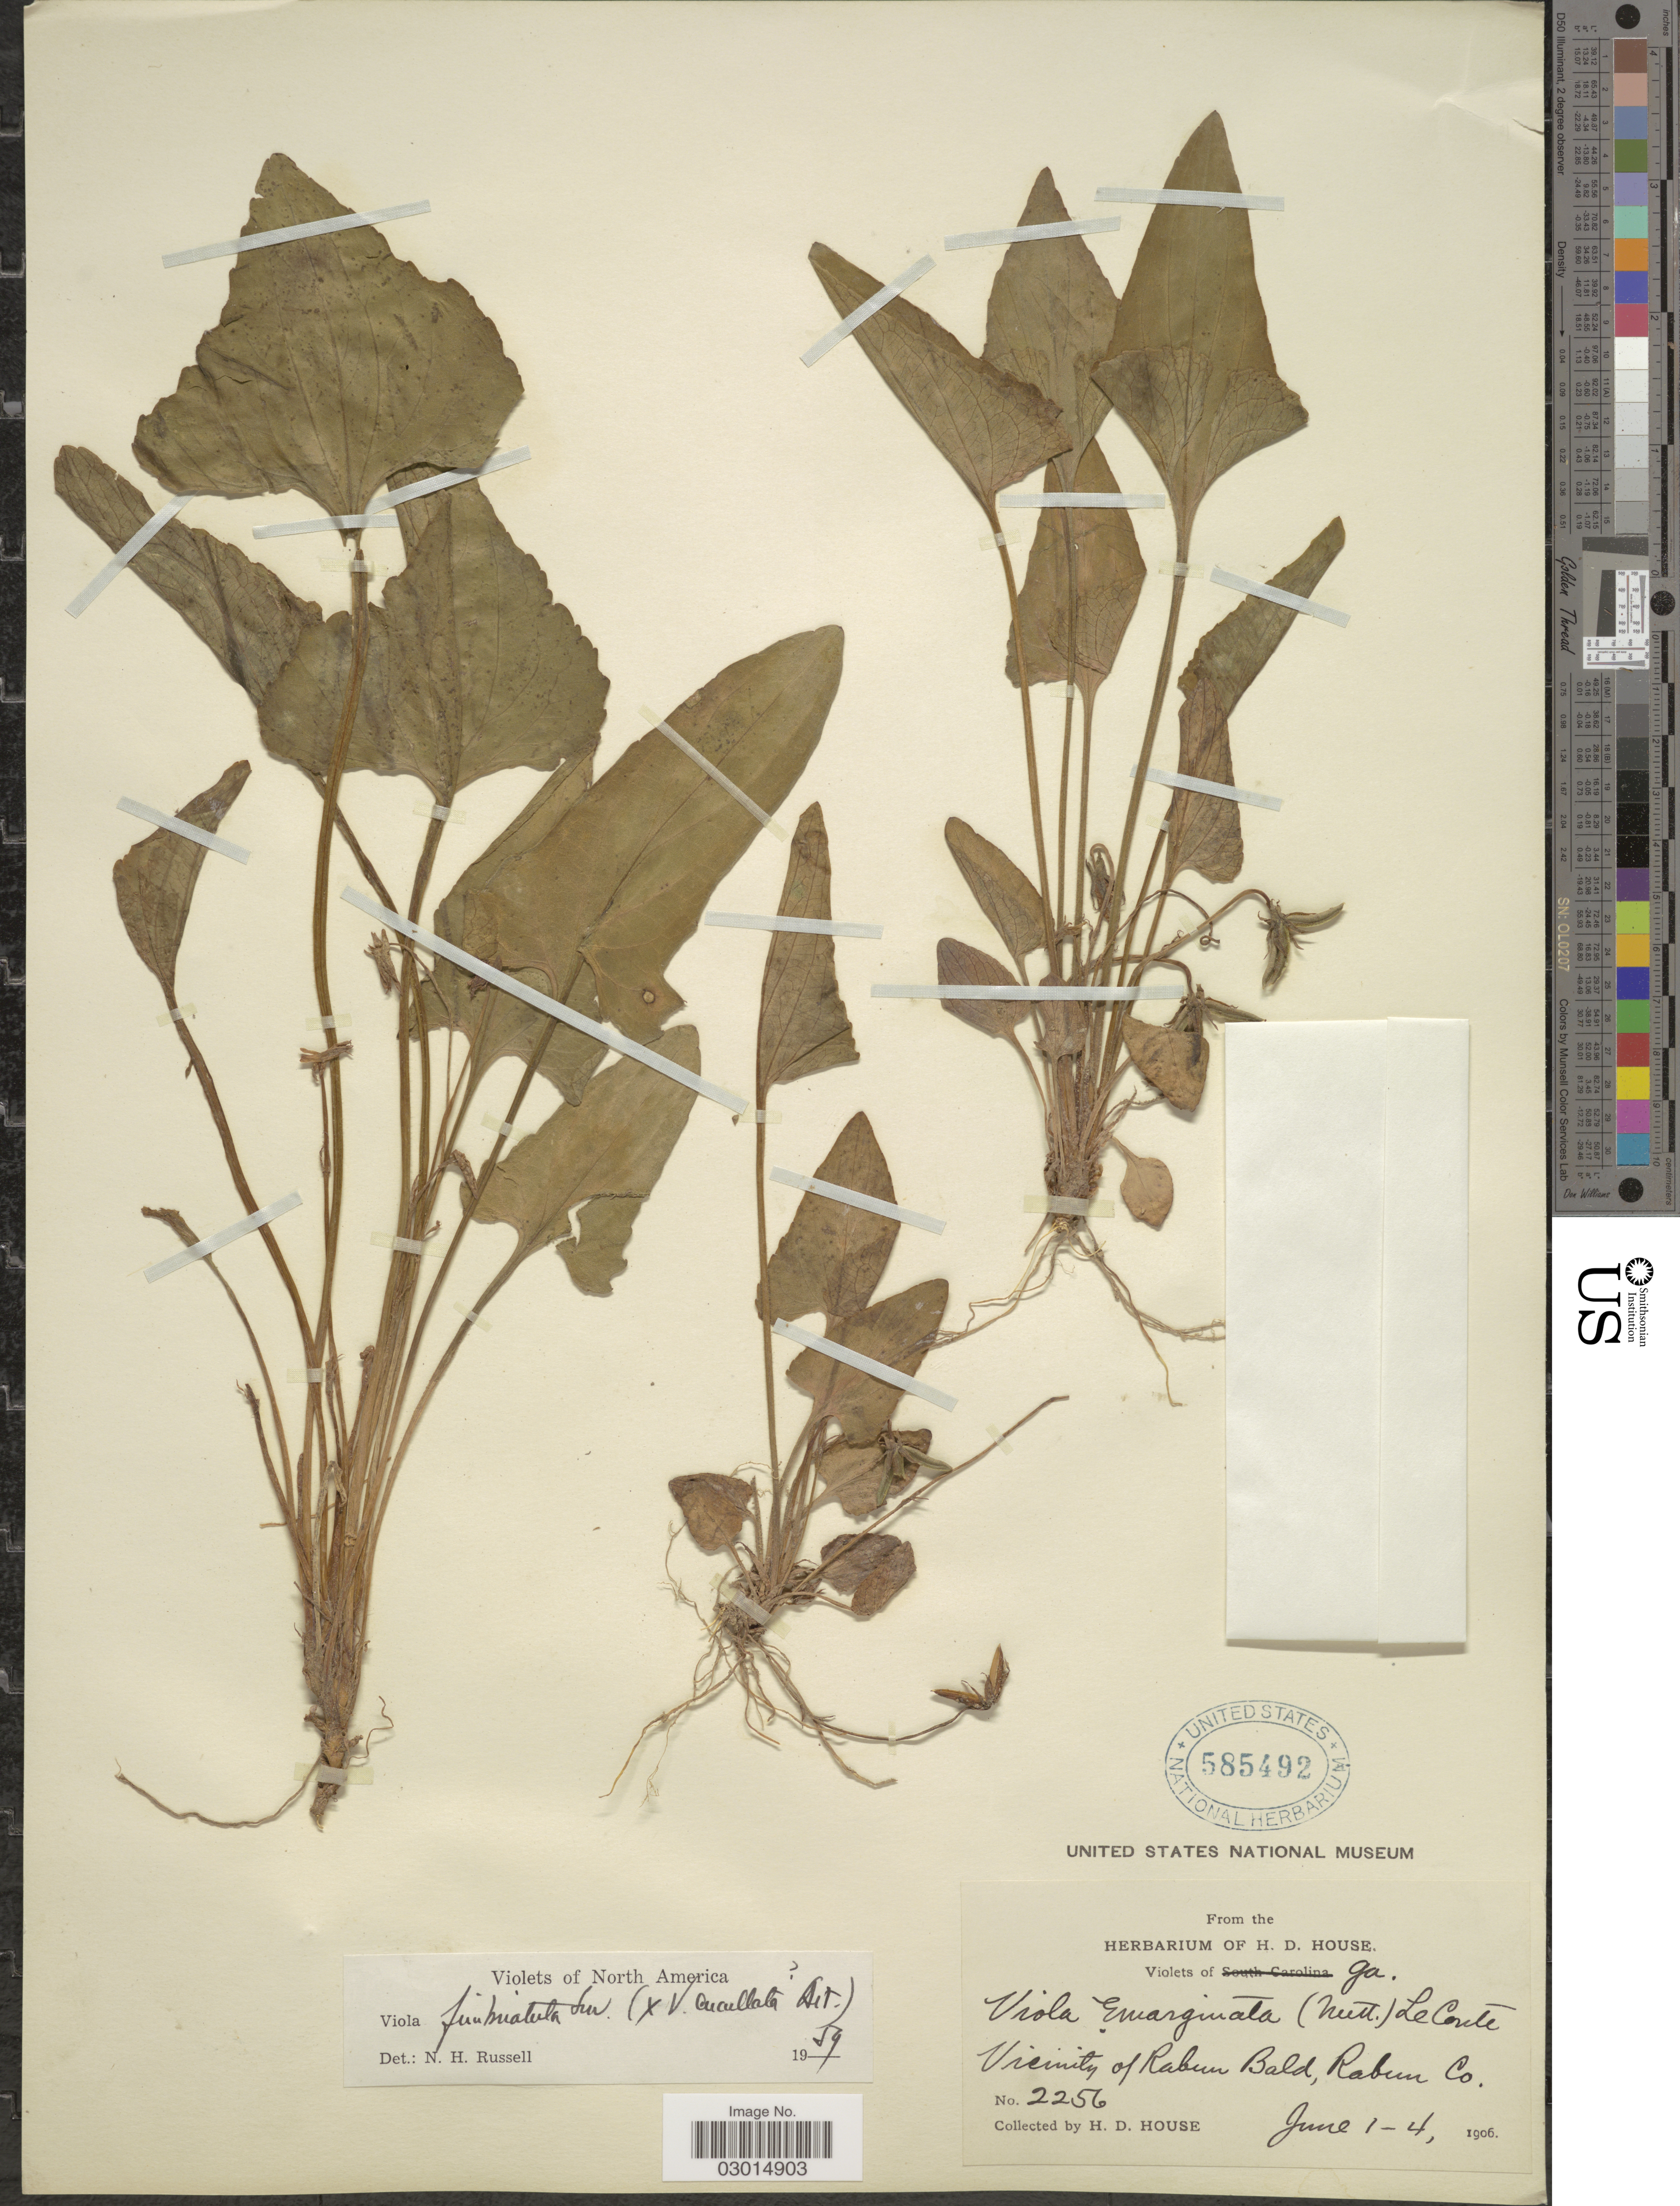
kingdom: Plantae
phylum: Tracheophyta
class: Magnoliopsida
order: Malpighiales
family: Violaceae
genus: Viola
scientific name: Viola fimbriatula x V. cucullata Aiton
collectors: H. D. House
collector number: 2256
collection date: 1906-06-01/1906-06-04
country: United States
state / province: Georgia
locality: Vicinity of Rabun Bald, Rabun Co.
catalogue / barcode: US 585492